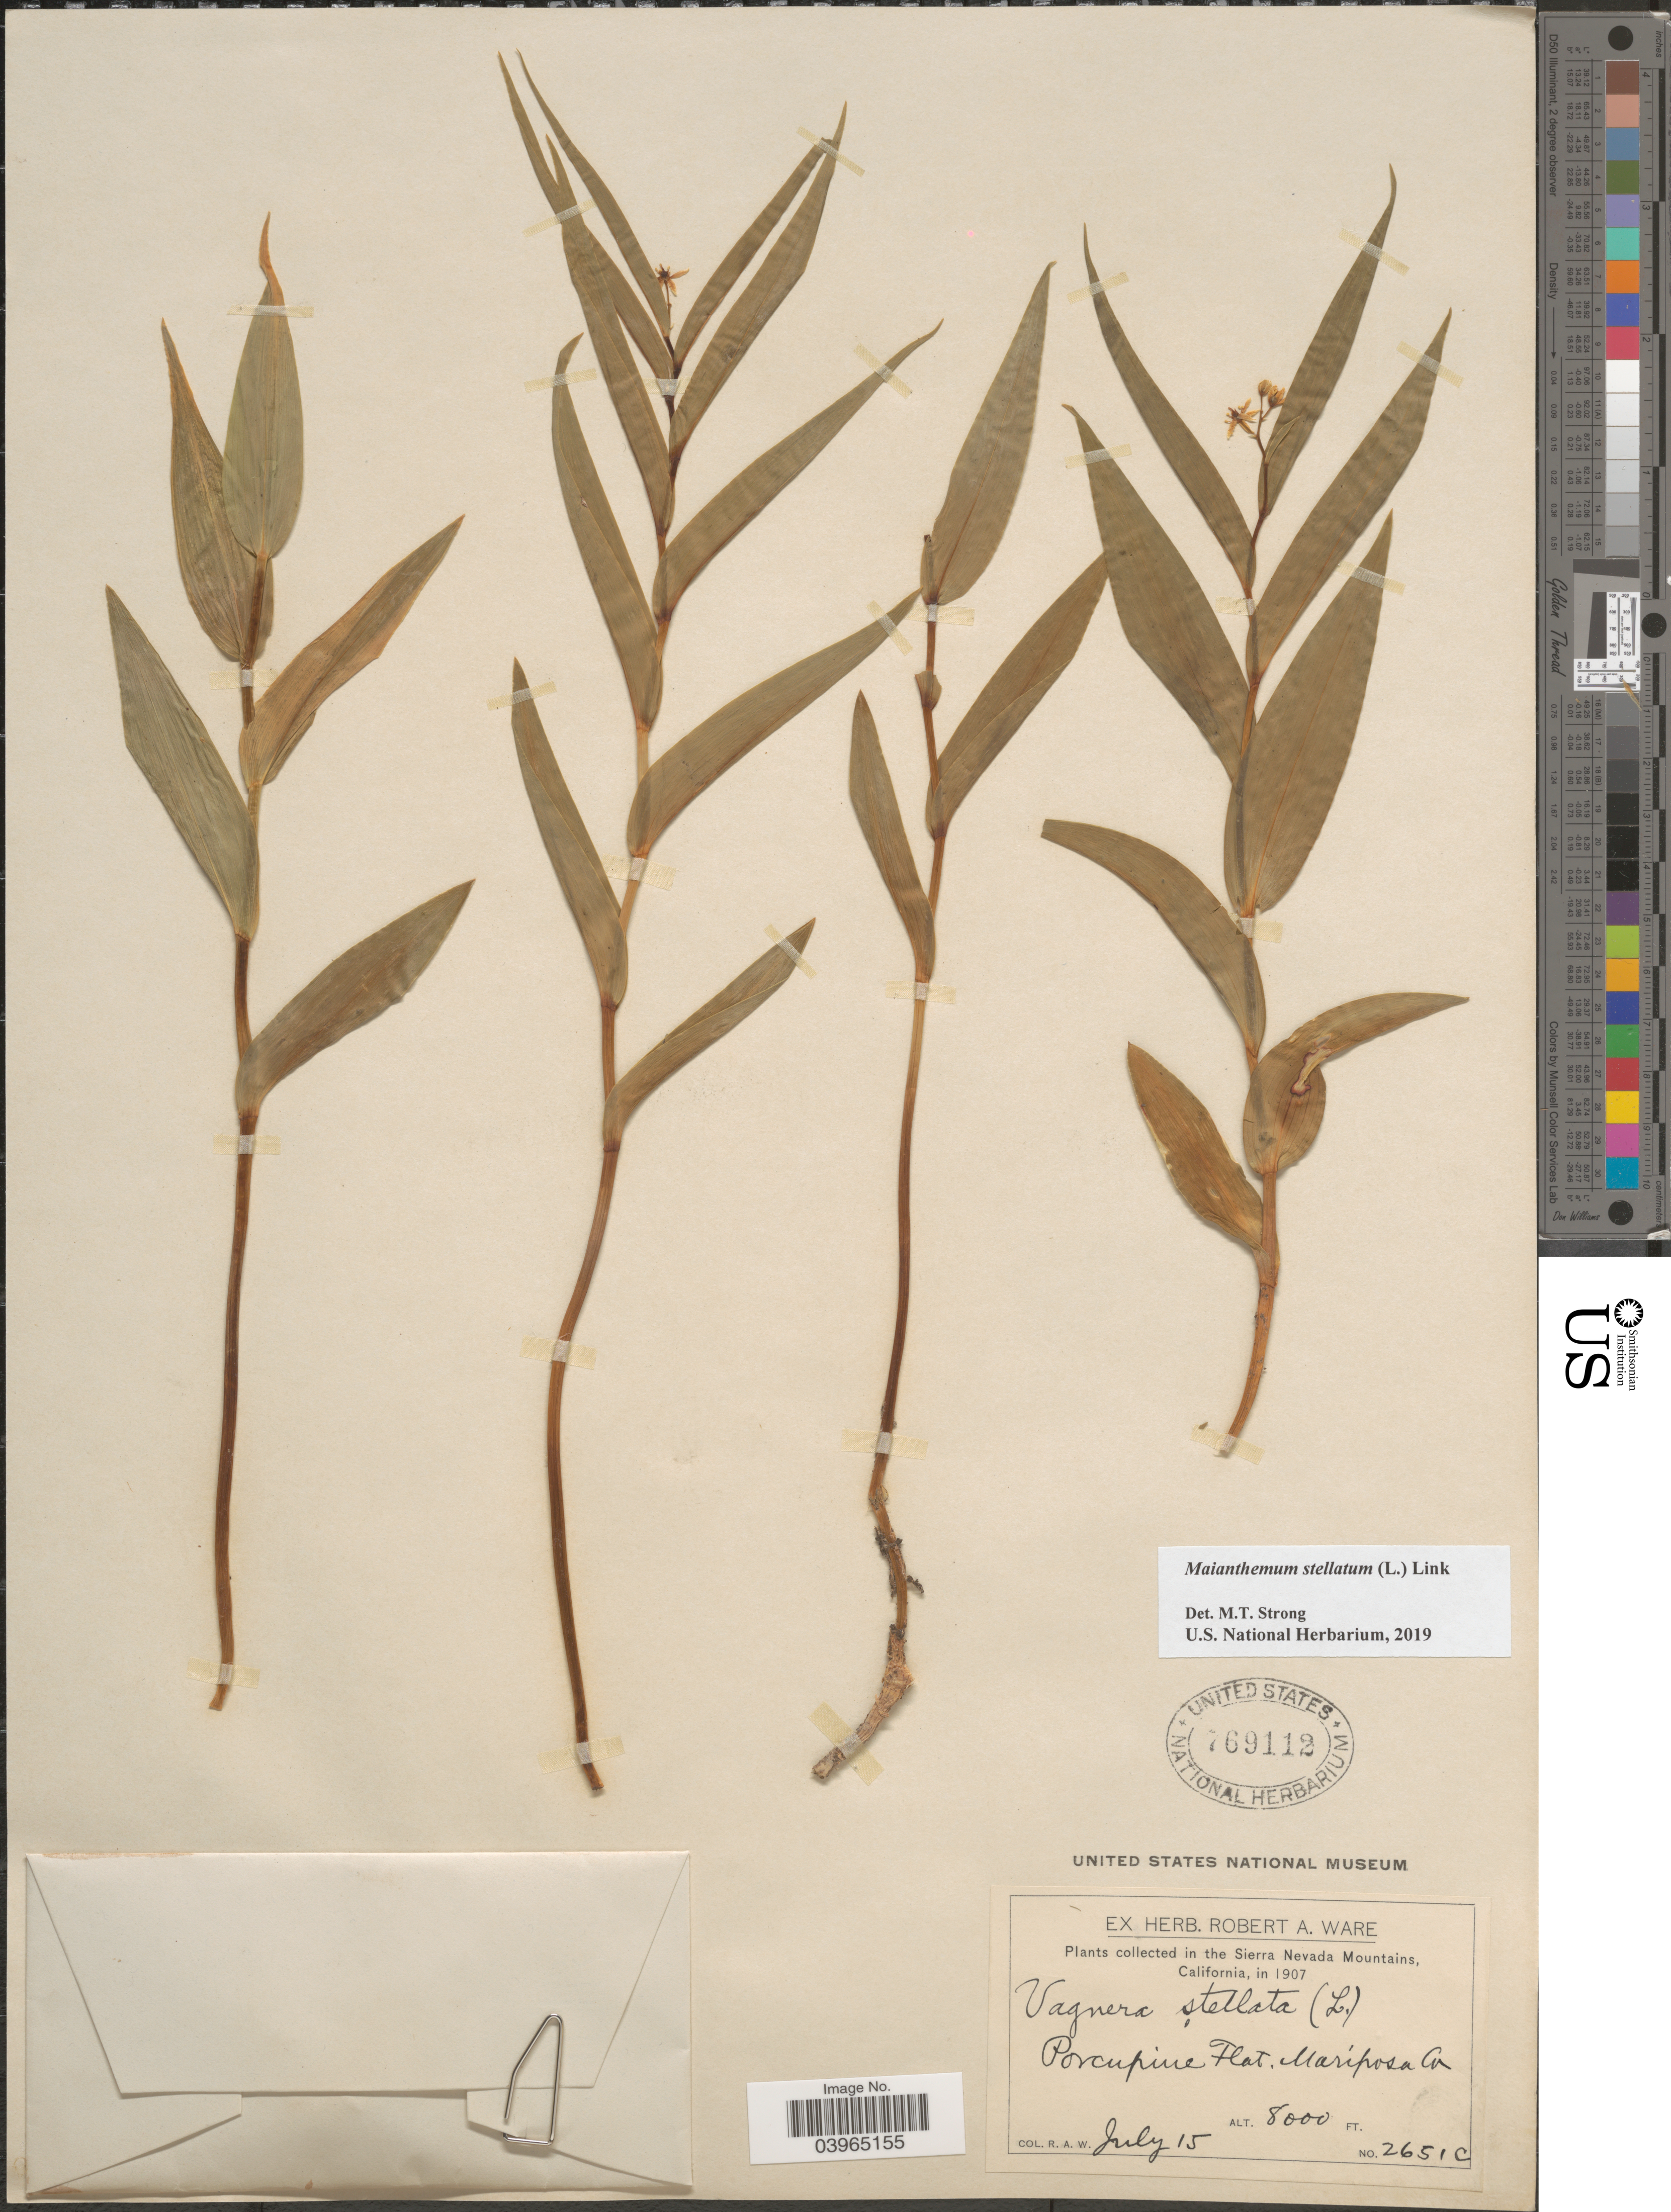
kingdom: Plantae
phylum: Tracheophyta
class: Liliopsida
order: Asparagales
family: Asparagaceae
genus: Maianthemum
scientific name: Maianthemum stellatum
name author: (L.) Link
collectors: R. Ware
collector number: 2651C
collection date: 1907-07-15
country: United States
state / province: California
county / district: Mariposa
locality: In the Sierra Nevada Mountains. Porcupine Flat. Mariposa Co.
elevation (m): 2438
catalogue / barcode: US 769112